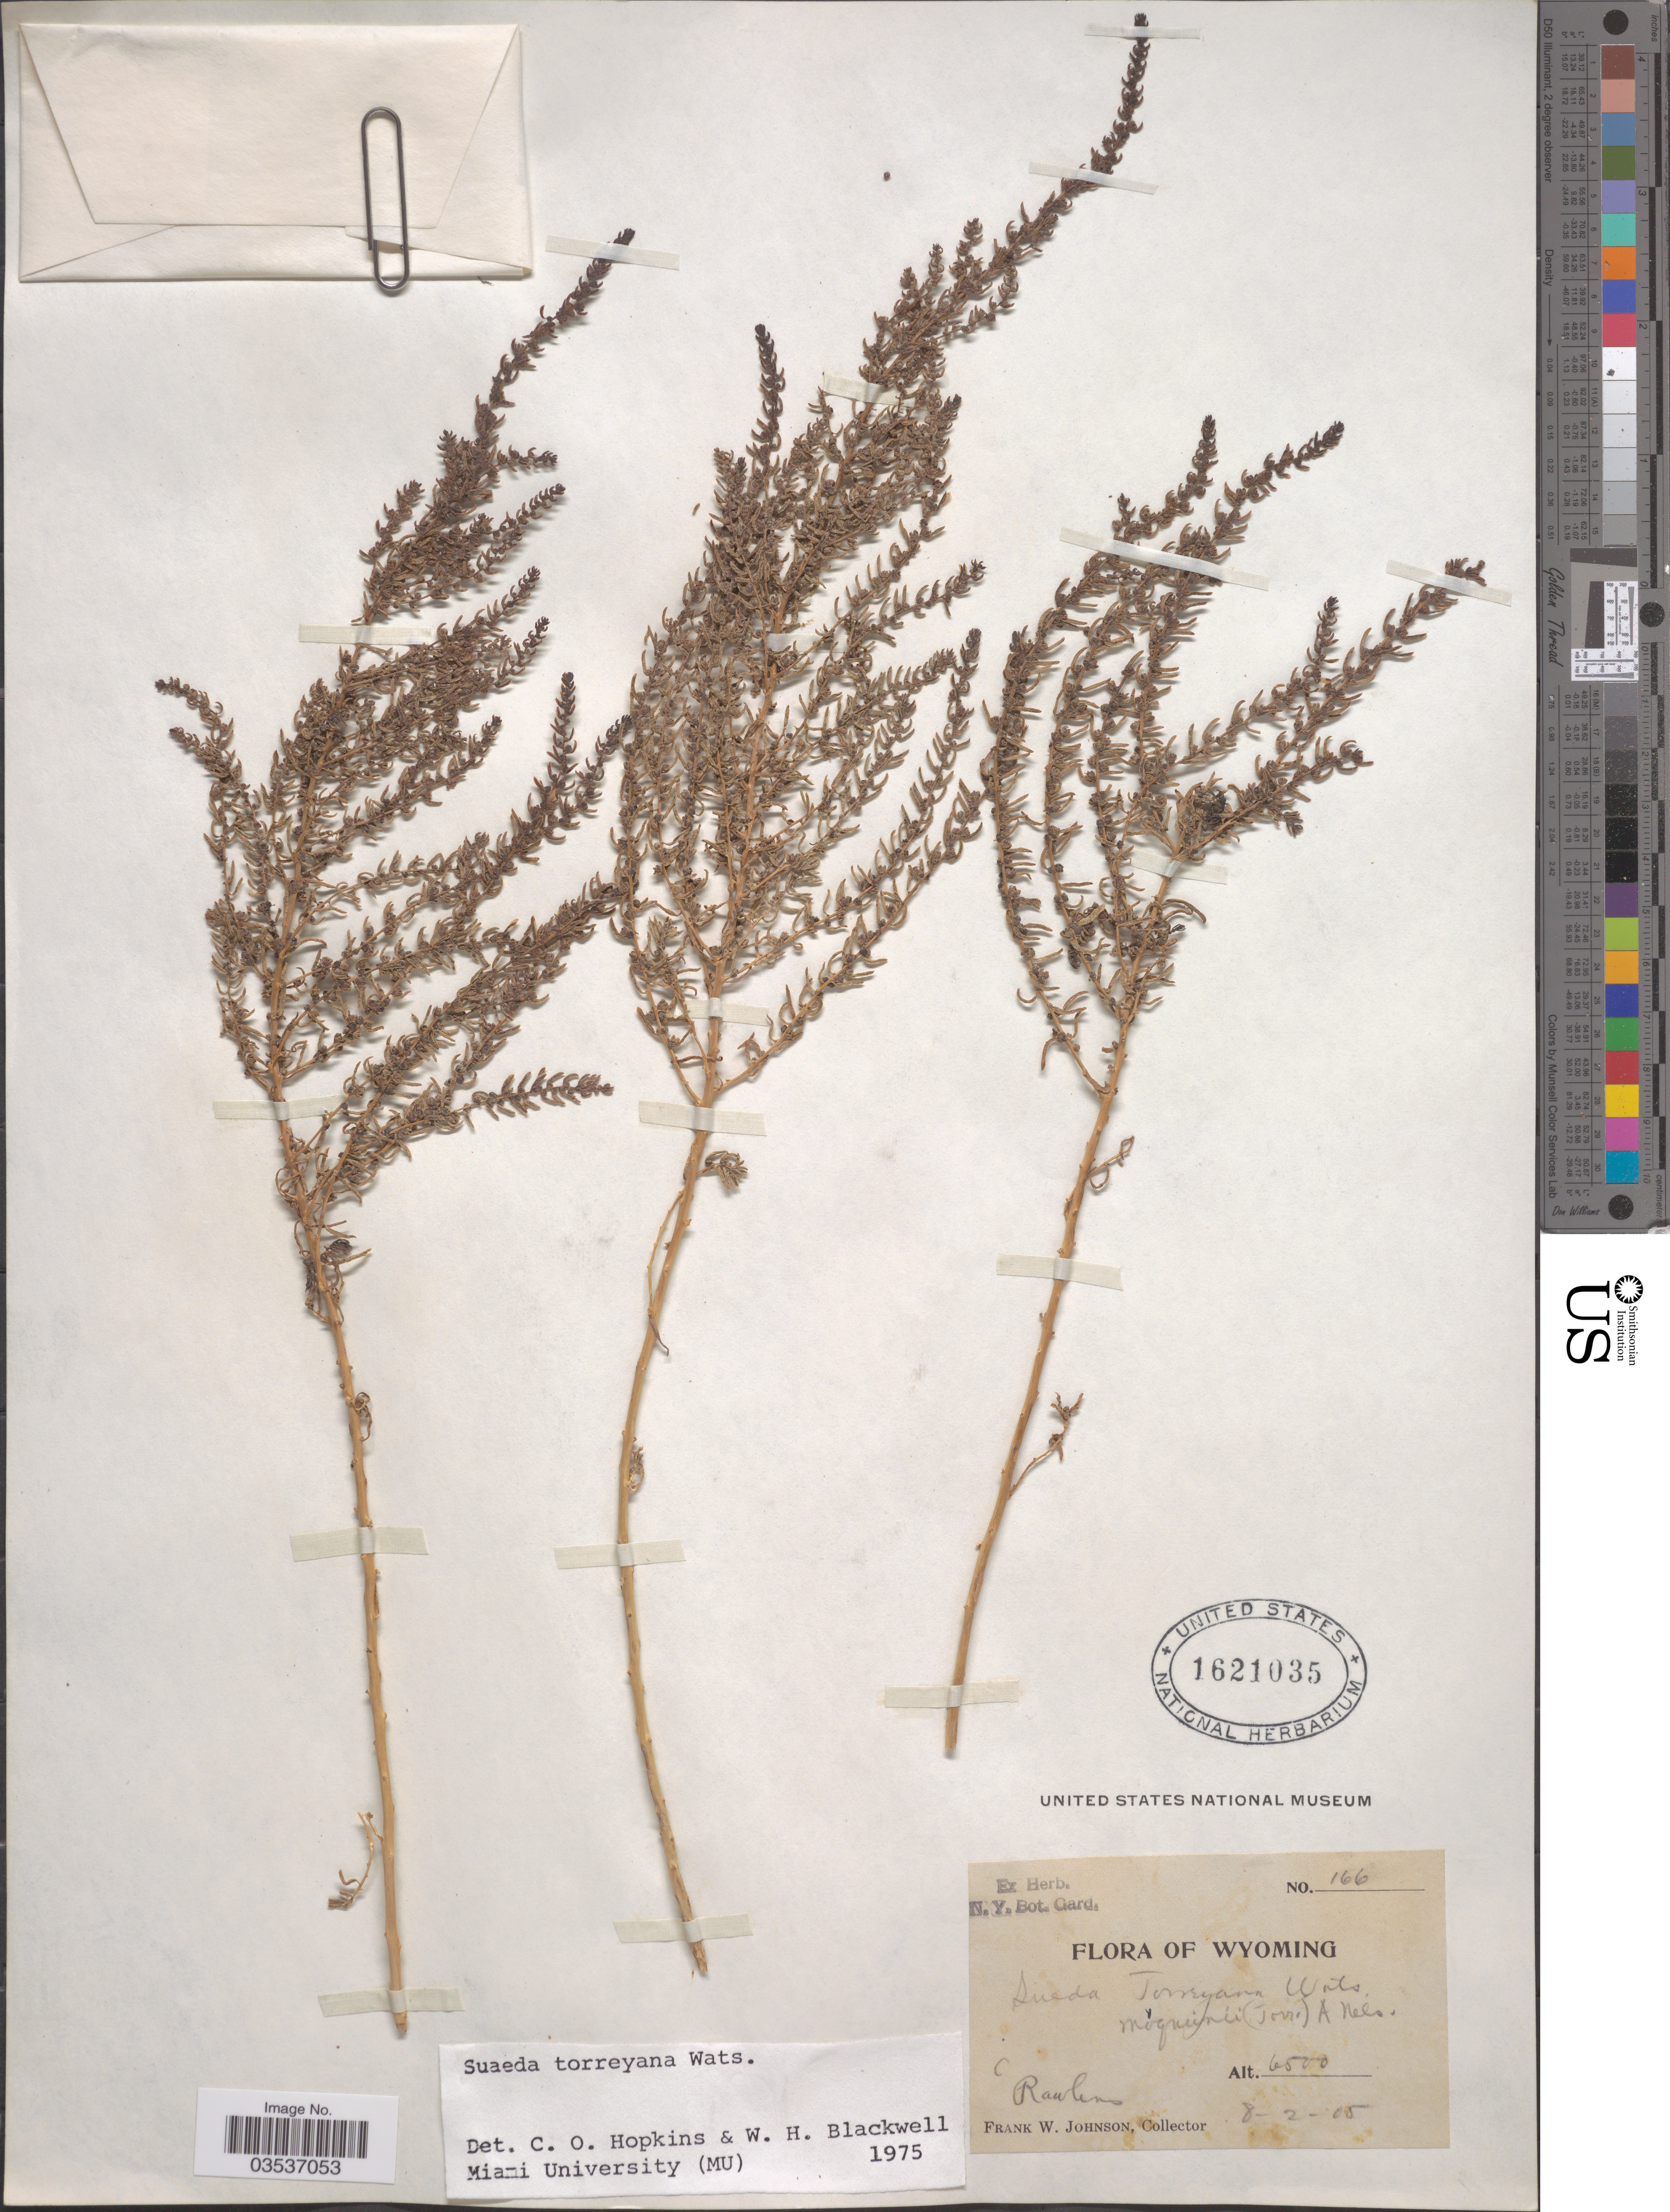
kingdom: Plantae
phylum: Tracheophyta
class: Magnoliopsida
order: Caryophyllales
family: Amaranthaceae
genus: Suaeda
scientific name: Suaeda torreyana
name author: S. Watson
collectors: F. W. Johnson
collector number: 166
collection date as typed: Transcribed d/m/y: 2/8/5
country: United States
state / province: Wyoming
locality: Rawlins.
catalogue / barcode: US 1621035